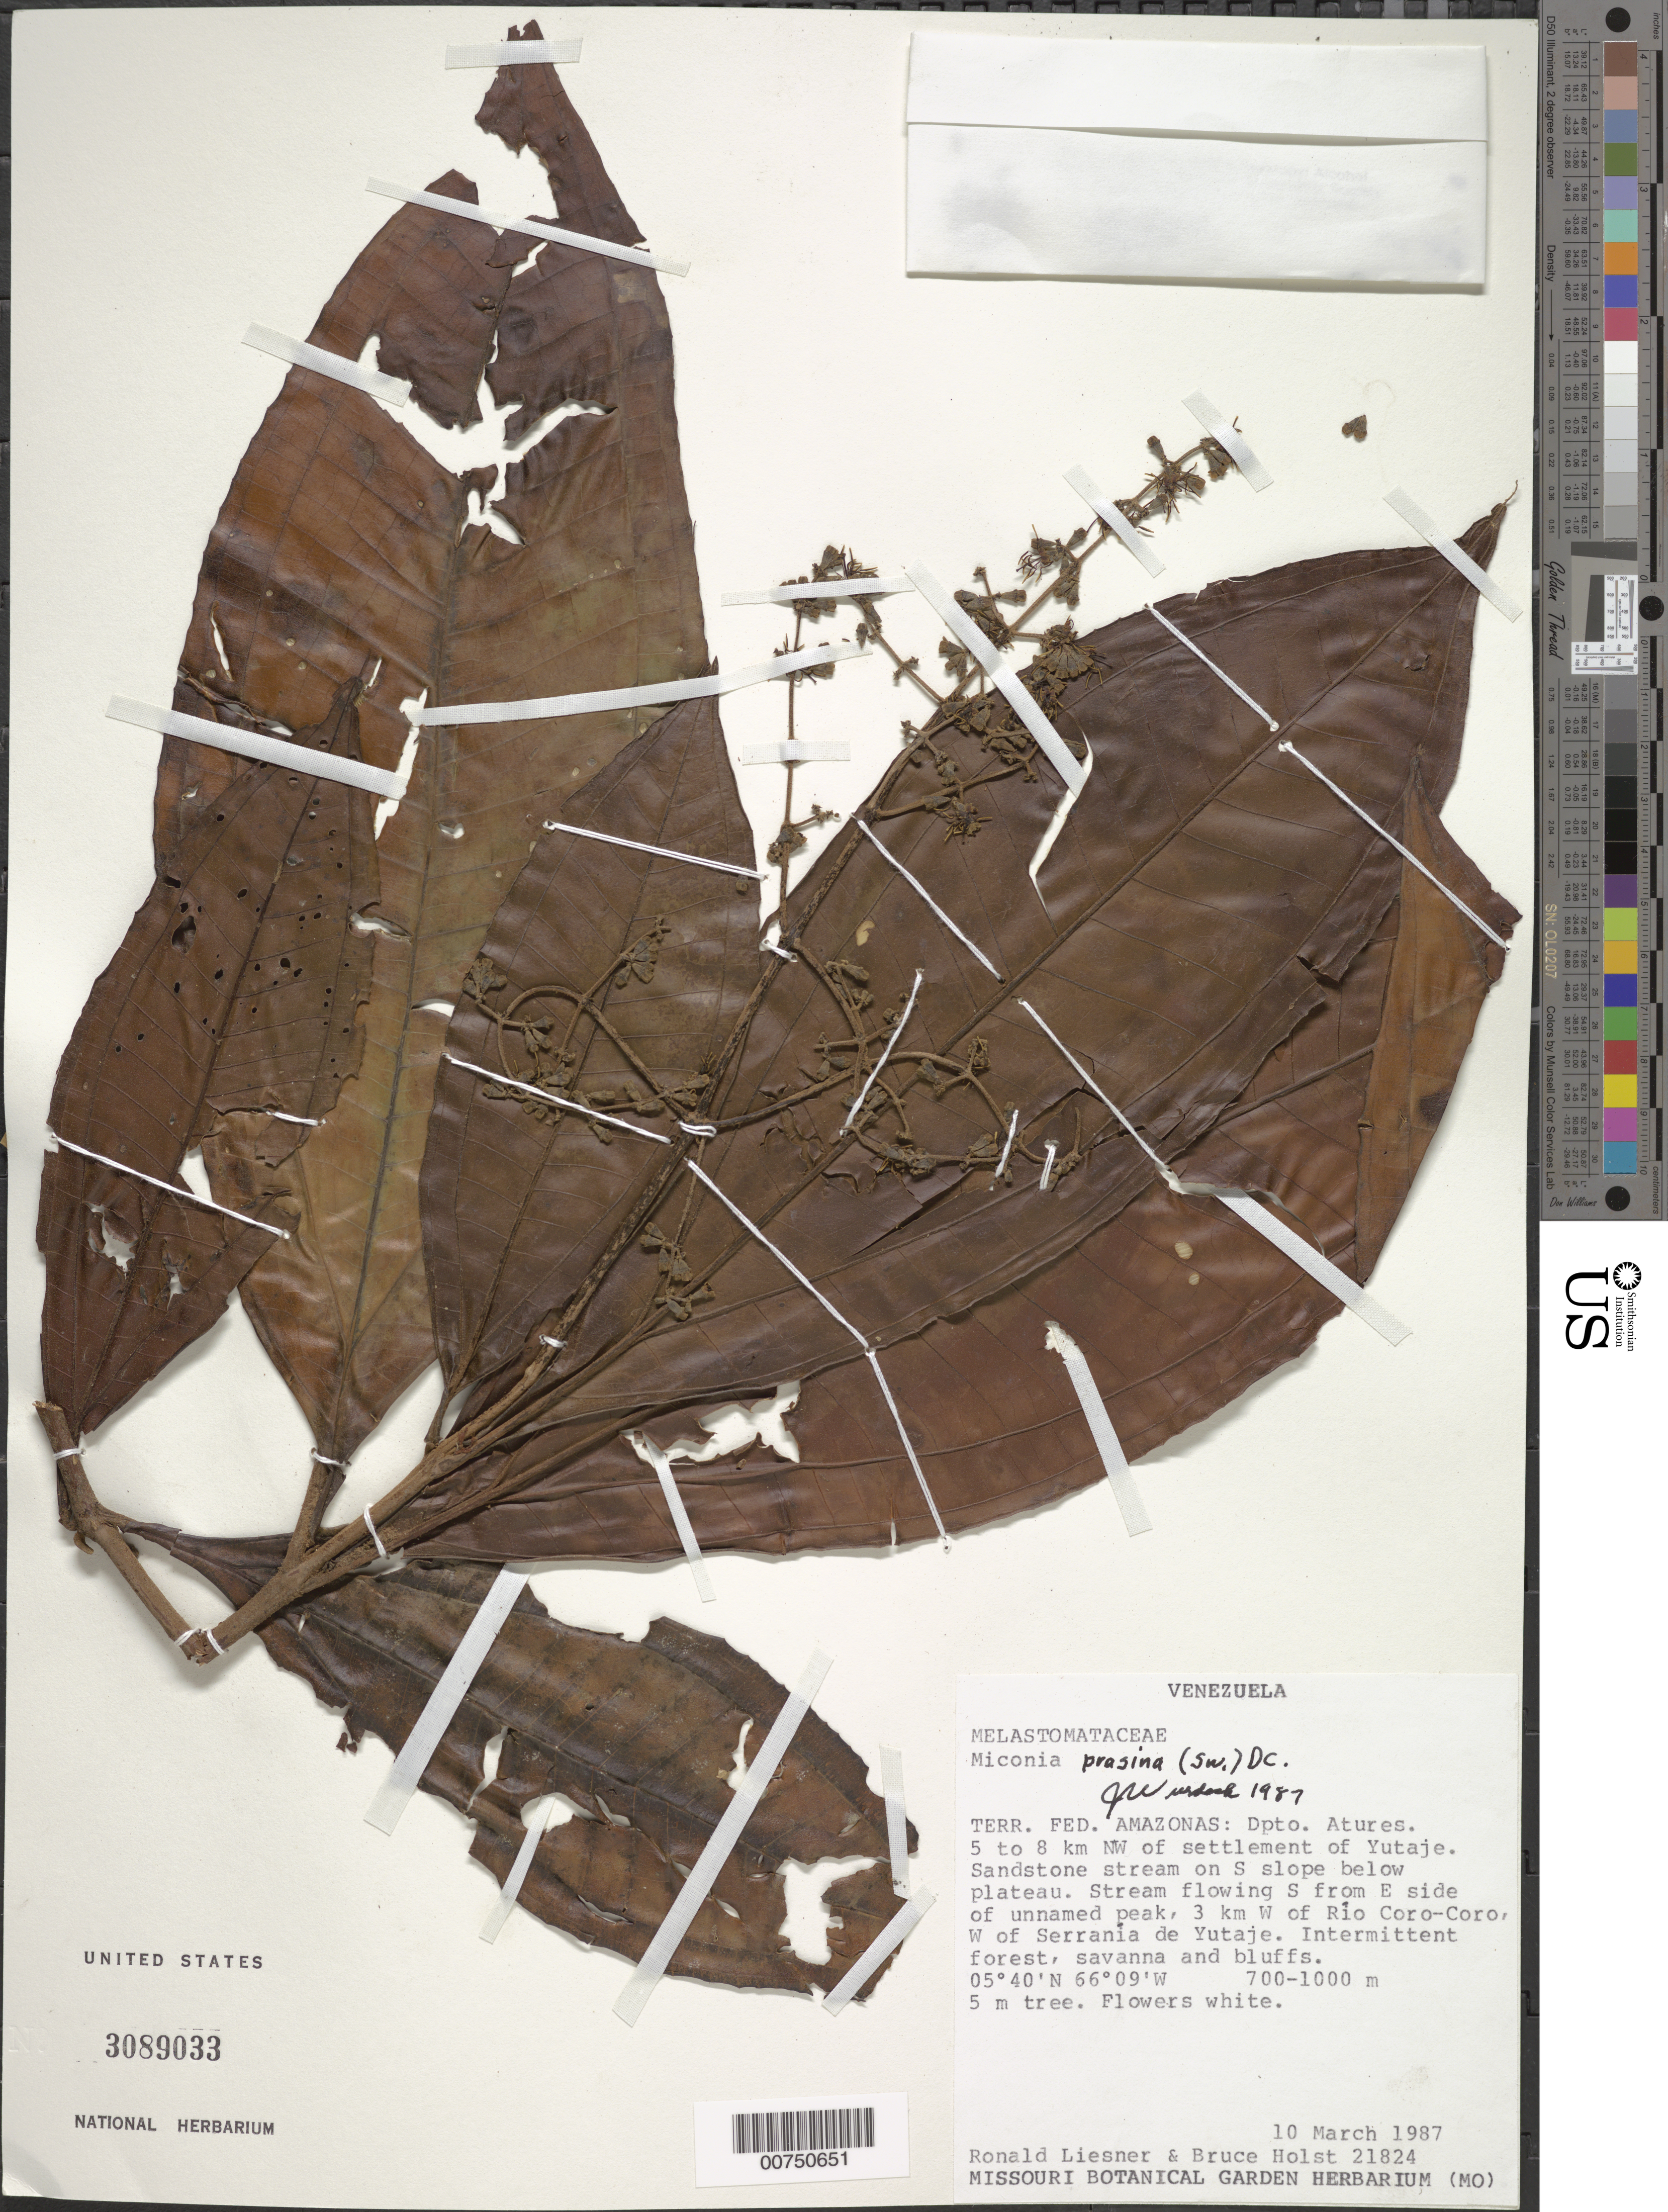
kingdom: Plantae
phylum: Tracheophyta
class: Magnoliopsida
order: Myrtales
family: Melastomataceae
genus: Miconia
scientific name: Miconia prasina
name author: (Sw.) DC.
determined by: Wurdack, John J., (US), US (UNITED STATES)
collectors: R. L. Liesner & B. Holst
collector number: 21824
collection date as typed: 10-Mar-87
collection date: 1987-03-10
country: Venezuela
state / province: Amazonas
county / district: Atures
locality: Yutajé, 5-8 km NW of settlement, on S slope below plateau; stream flowing S from E side of unnamed peak, 3 km W of Río Coro-Coro, W of Serrania de Yutajé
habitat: Intermittent forest, savanna, and bluffs, sandstone stream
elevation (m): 700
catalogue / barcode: US 3089033